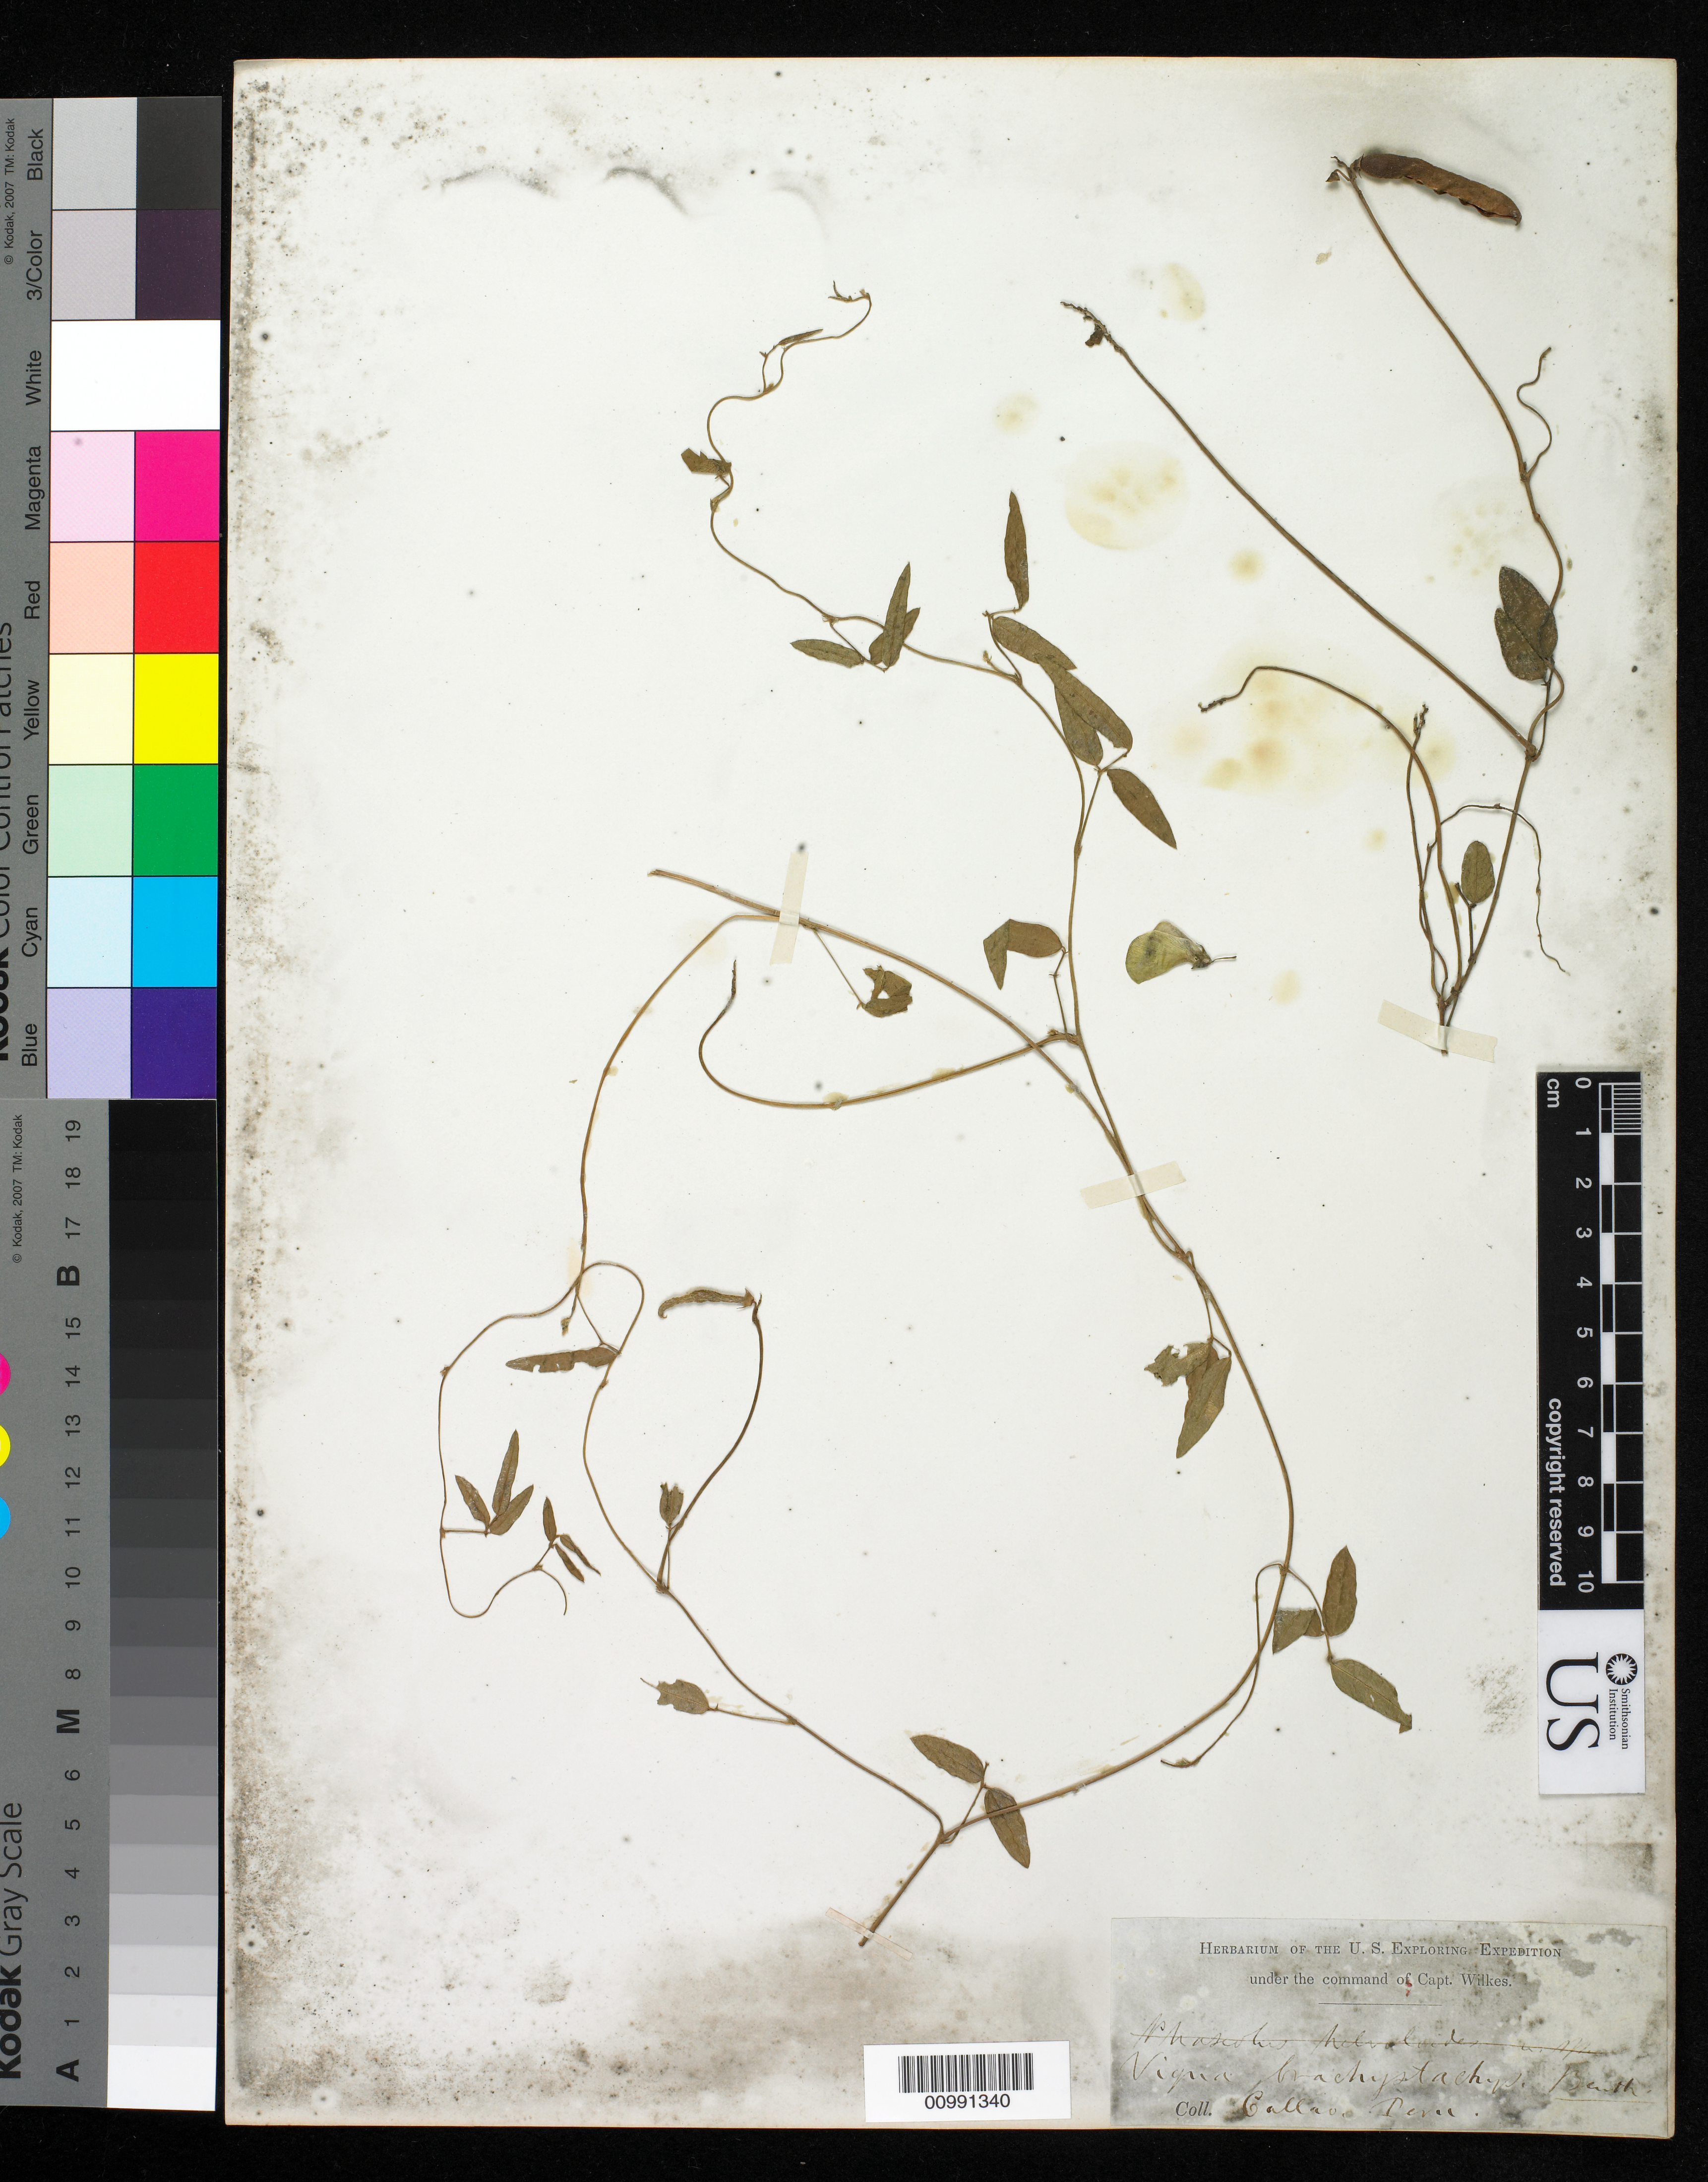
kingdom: Plantae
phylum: Tracheophyta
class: Magnoliopsida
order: Fabales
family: Fabaceae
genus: Vigna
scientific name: Vigna repens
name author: (L.) Kuntze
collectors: Wilkes Explor. Exped.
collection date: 1838/1842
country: Peru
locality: Callao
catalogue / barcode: US 98493